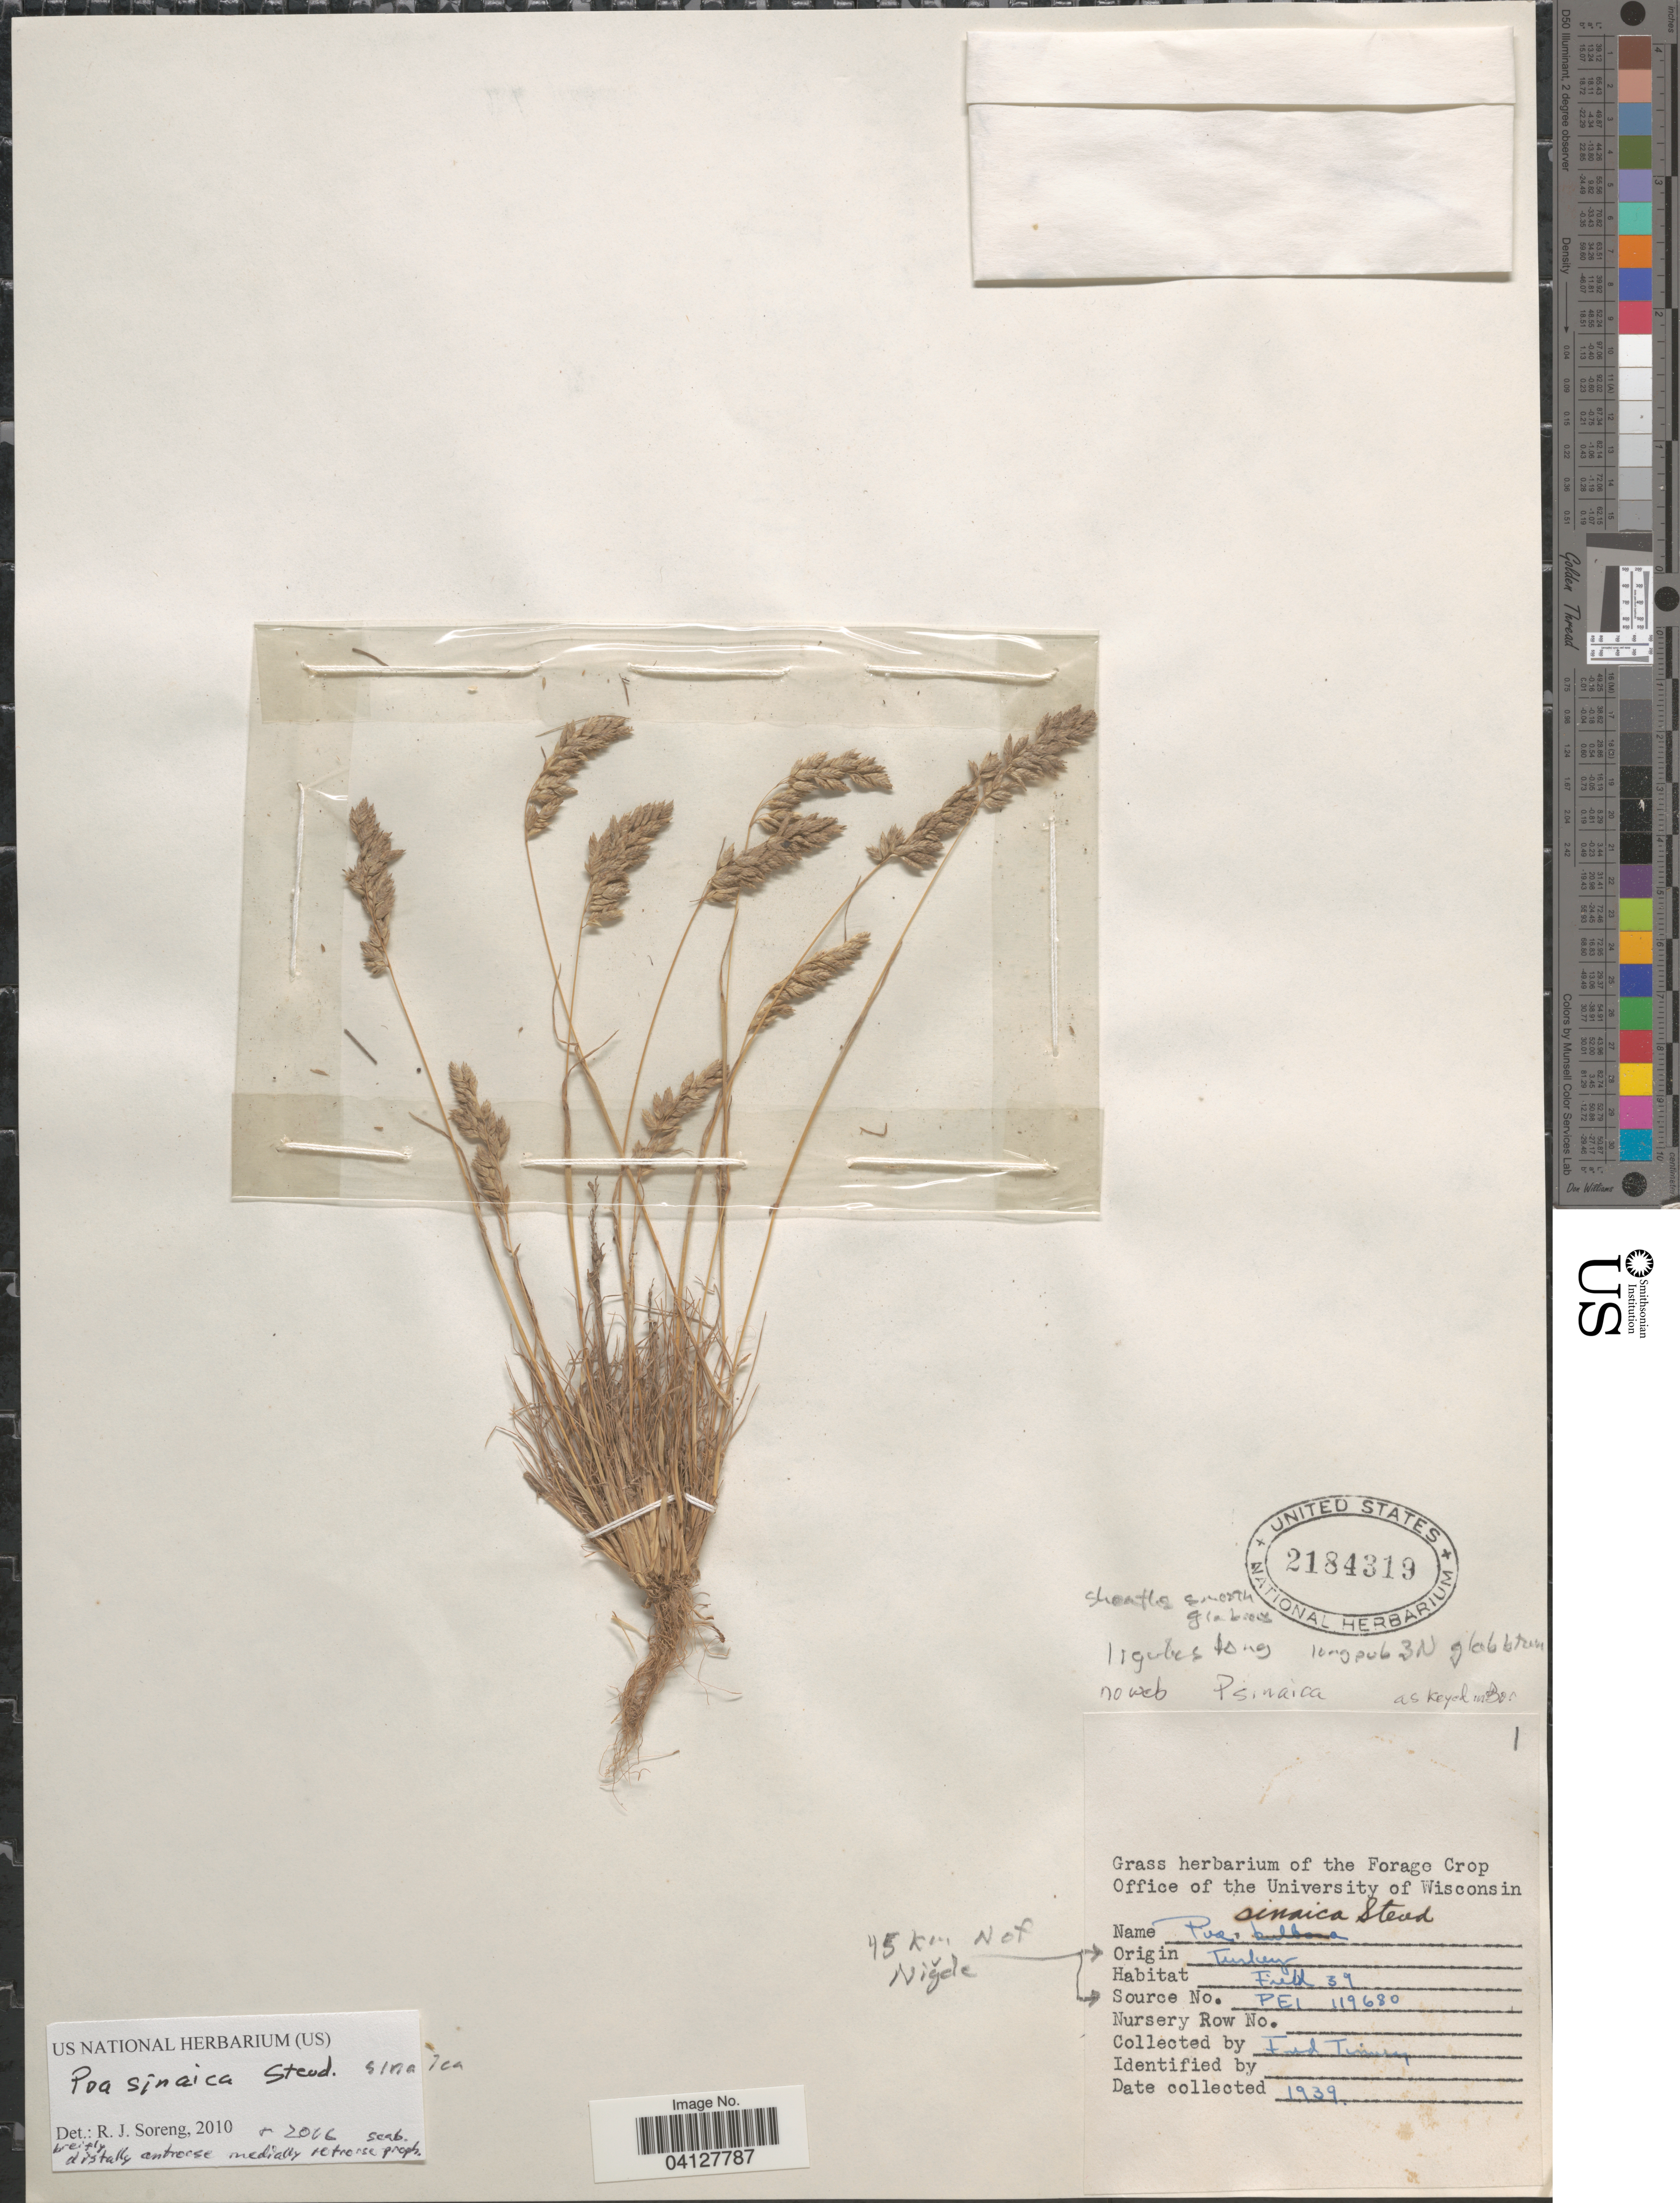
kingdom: Plantae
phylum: Tracheophyta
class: Liliopsida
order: Poales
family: Poaceae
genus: Poa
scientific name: Poa sinaica var. sinaica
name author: Steud.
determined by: Soreng, Robert J., Research Associate (BOT), Smithsonian Institution - National Museum of Natural History (UNITED STATES)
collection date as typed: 1939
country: United States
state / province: Wisconsin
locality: Cultivated fromTurkey (N of Nigde),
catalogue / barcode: US 2184319